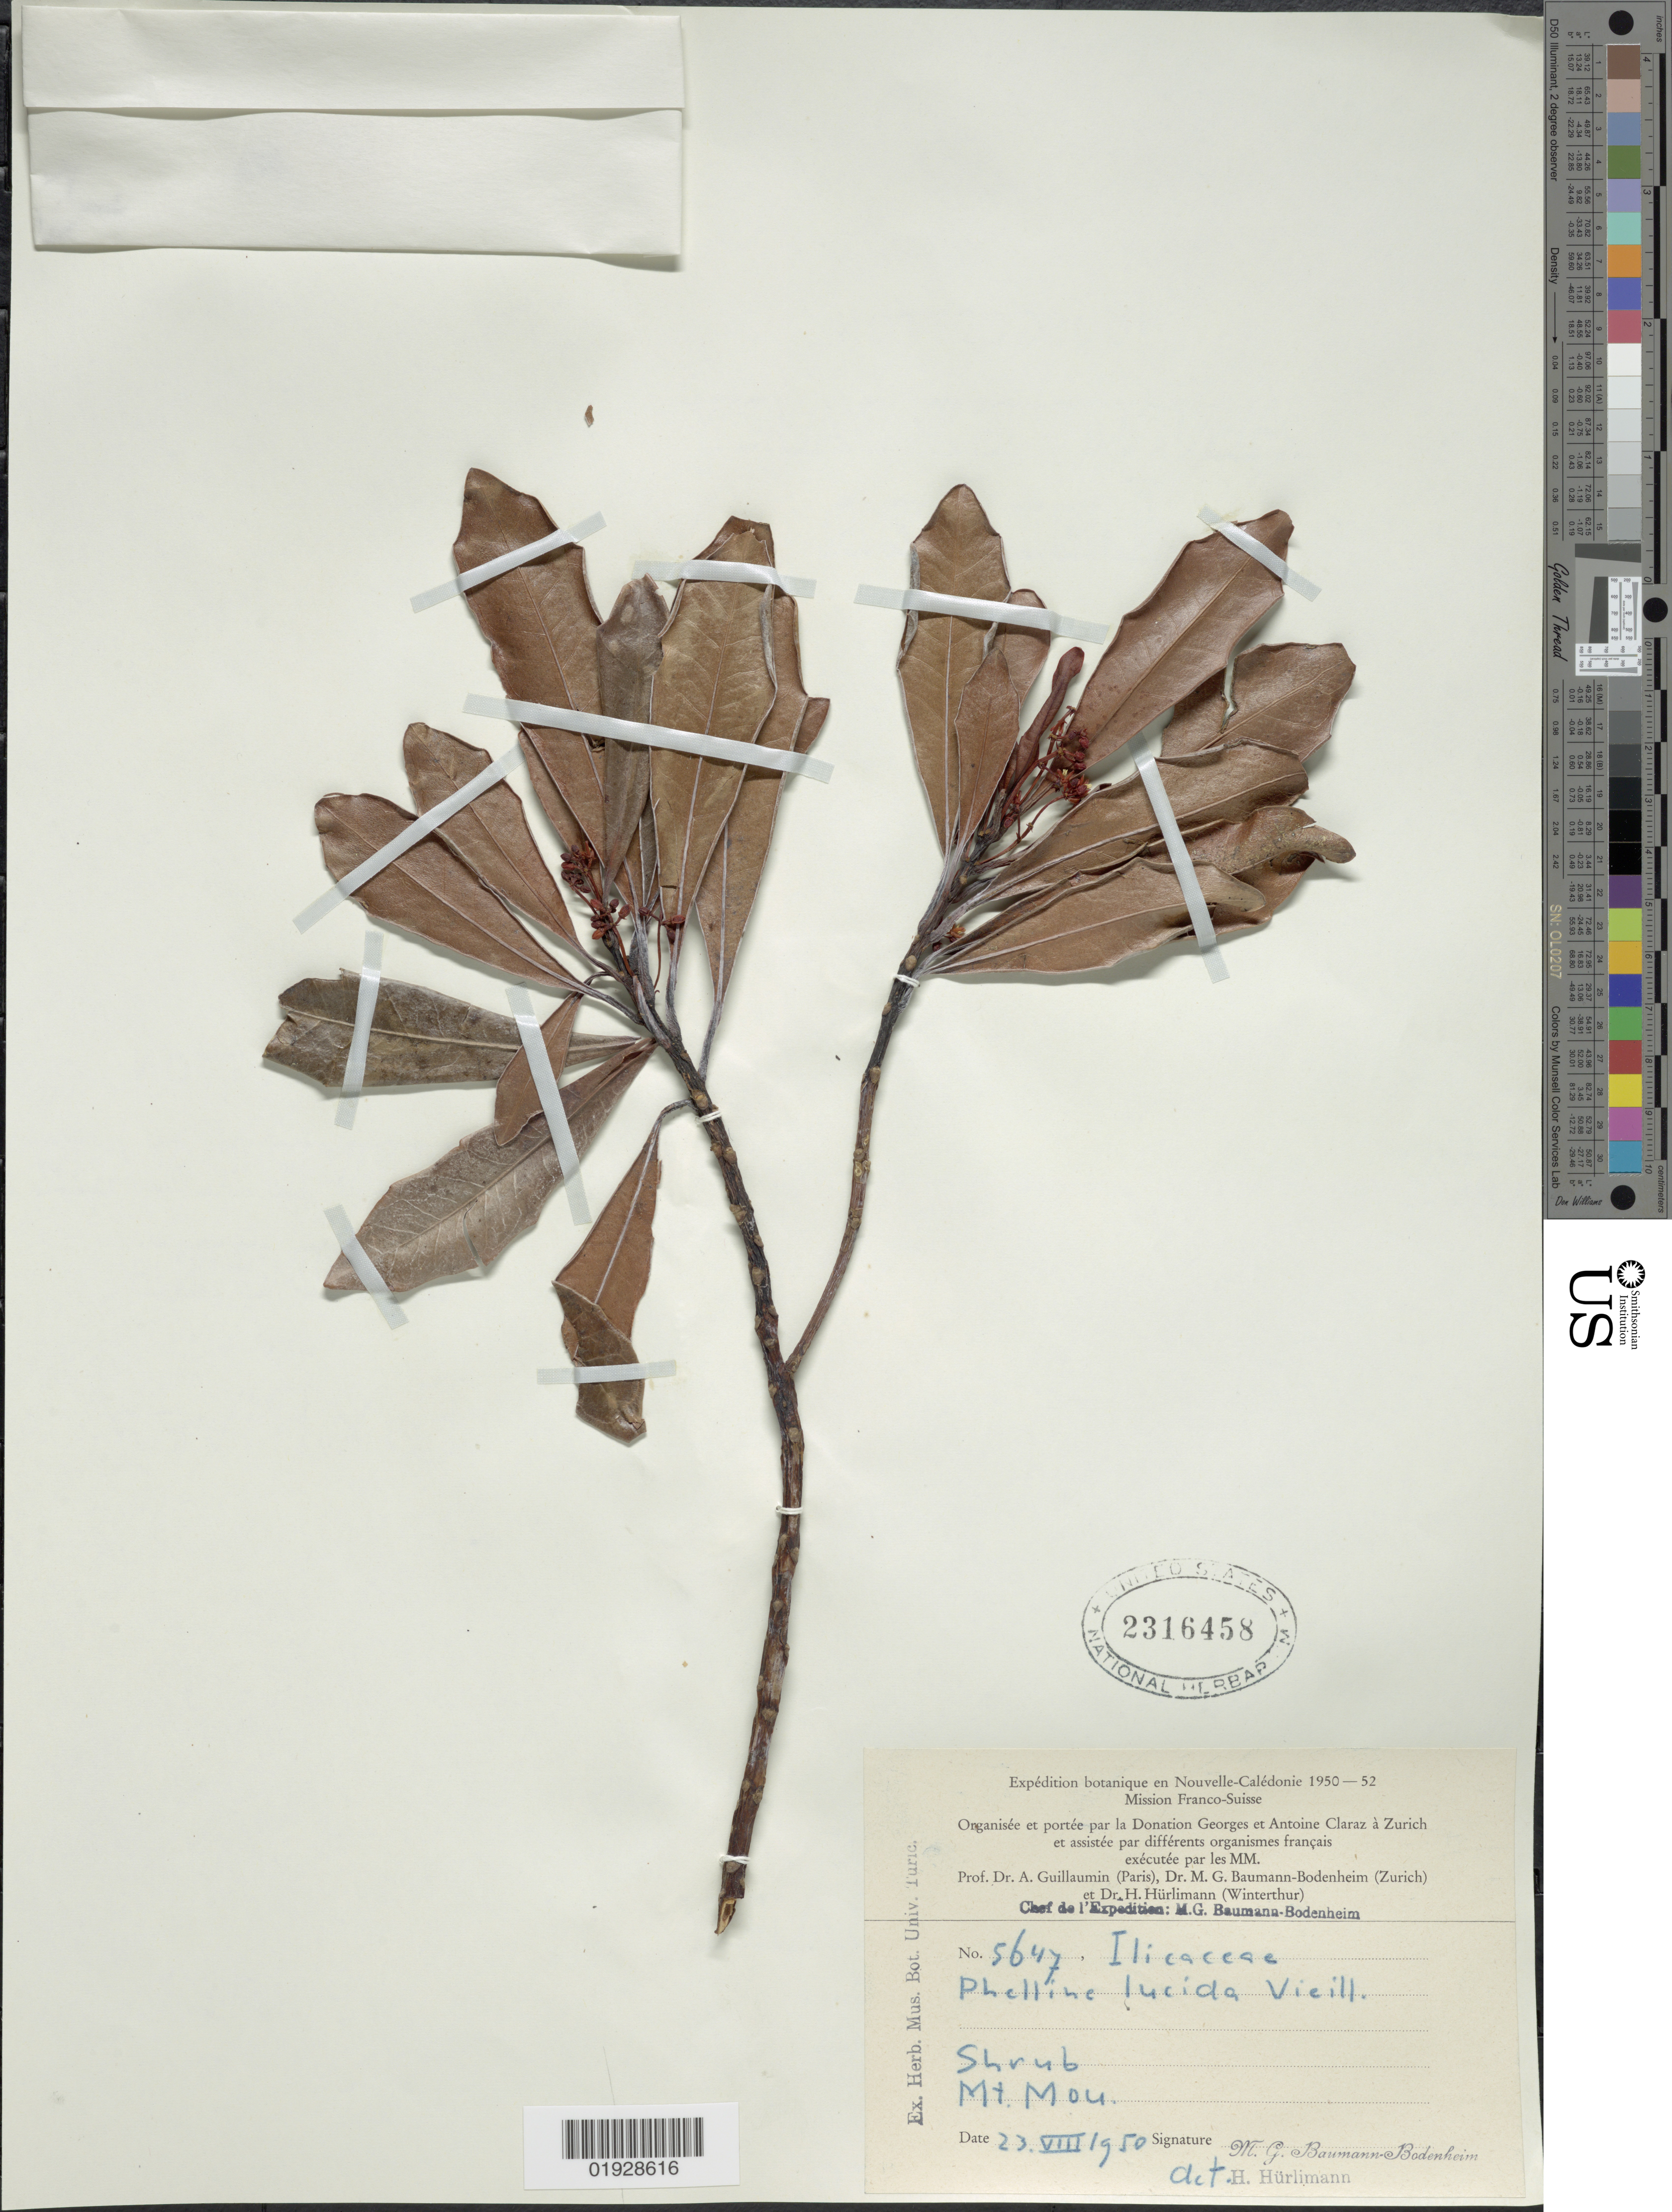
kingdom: Plantae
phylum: Tracheophyta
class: Magnoliopsida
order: Asterales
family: Phellinaceae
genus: Phelline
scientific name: Phelline lucida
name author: Vieill. ex Baill.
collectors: M. G. Baumann-Bodenheim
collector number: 5647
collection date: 1950-08-23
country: New Caledonia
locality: Mt. Mou.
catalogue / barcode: US 2316458